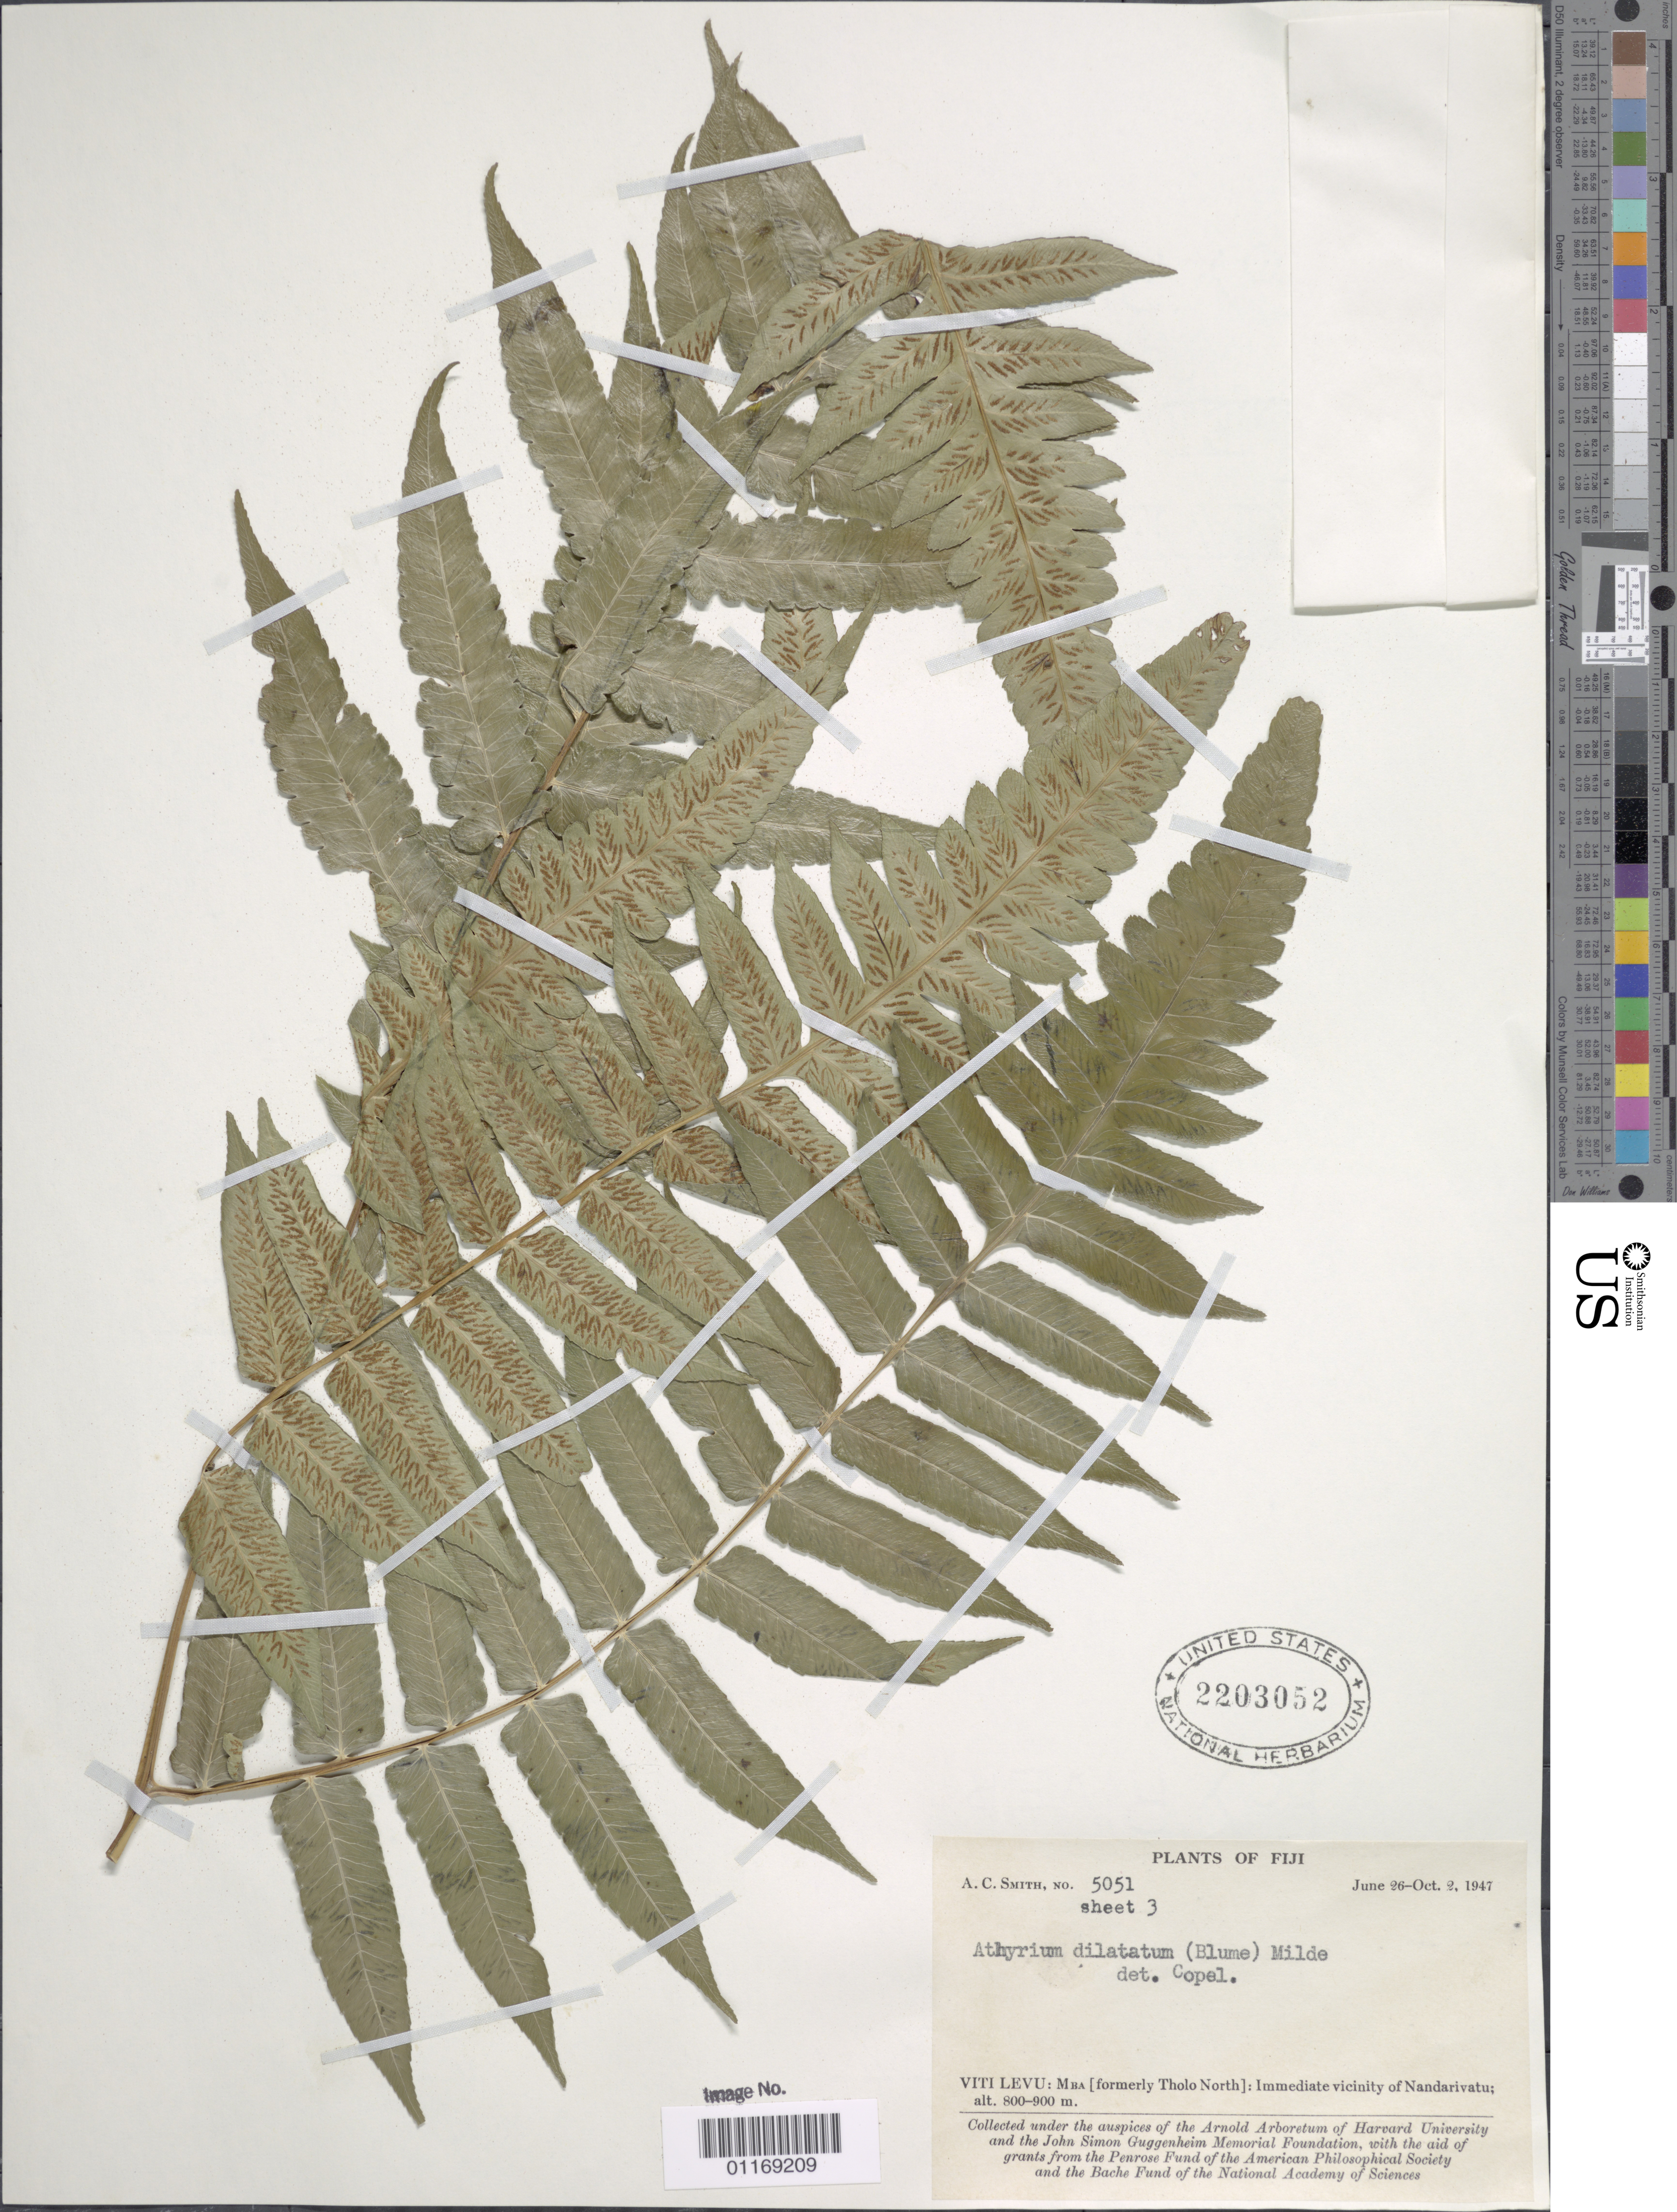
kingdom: Plantae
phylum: Tracheophyta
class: Polypodiopsida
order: Polypodiales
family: Athyriaceae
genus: Diplazium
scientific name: Diplazium sp.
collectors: A. C. Smith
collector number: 5051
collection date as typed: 26 Jun 1947 to 02 Oct 1947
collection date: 1947-06-26/1947-10-02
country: Fiji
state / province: Western Division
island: Viti Levu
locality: Mba Prov.: immediate vicinity of Nandarivatu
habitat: Dense forest along stream among rocks.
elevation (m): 800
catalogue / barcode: US 2203052